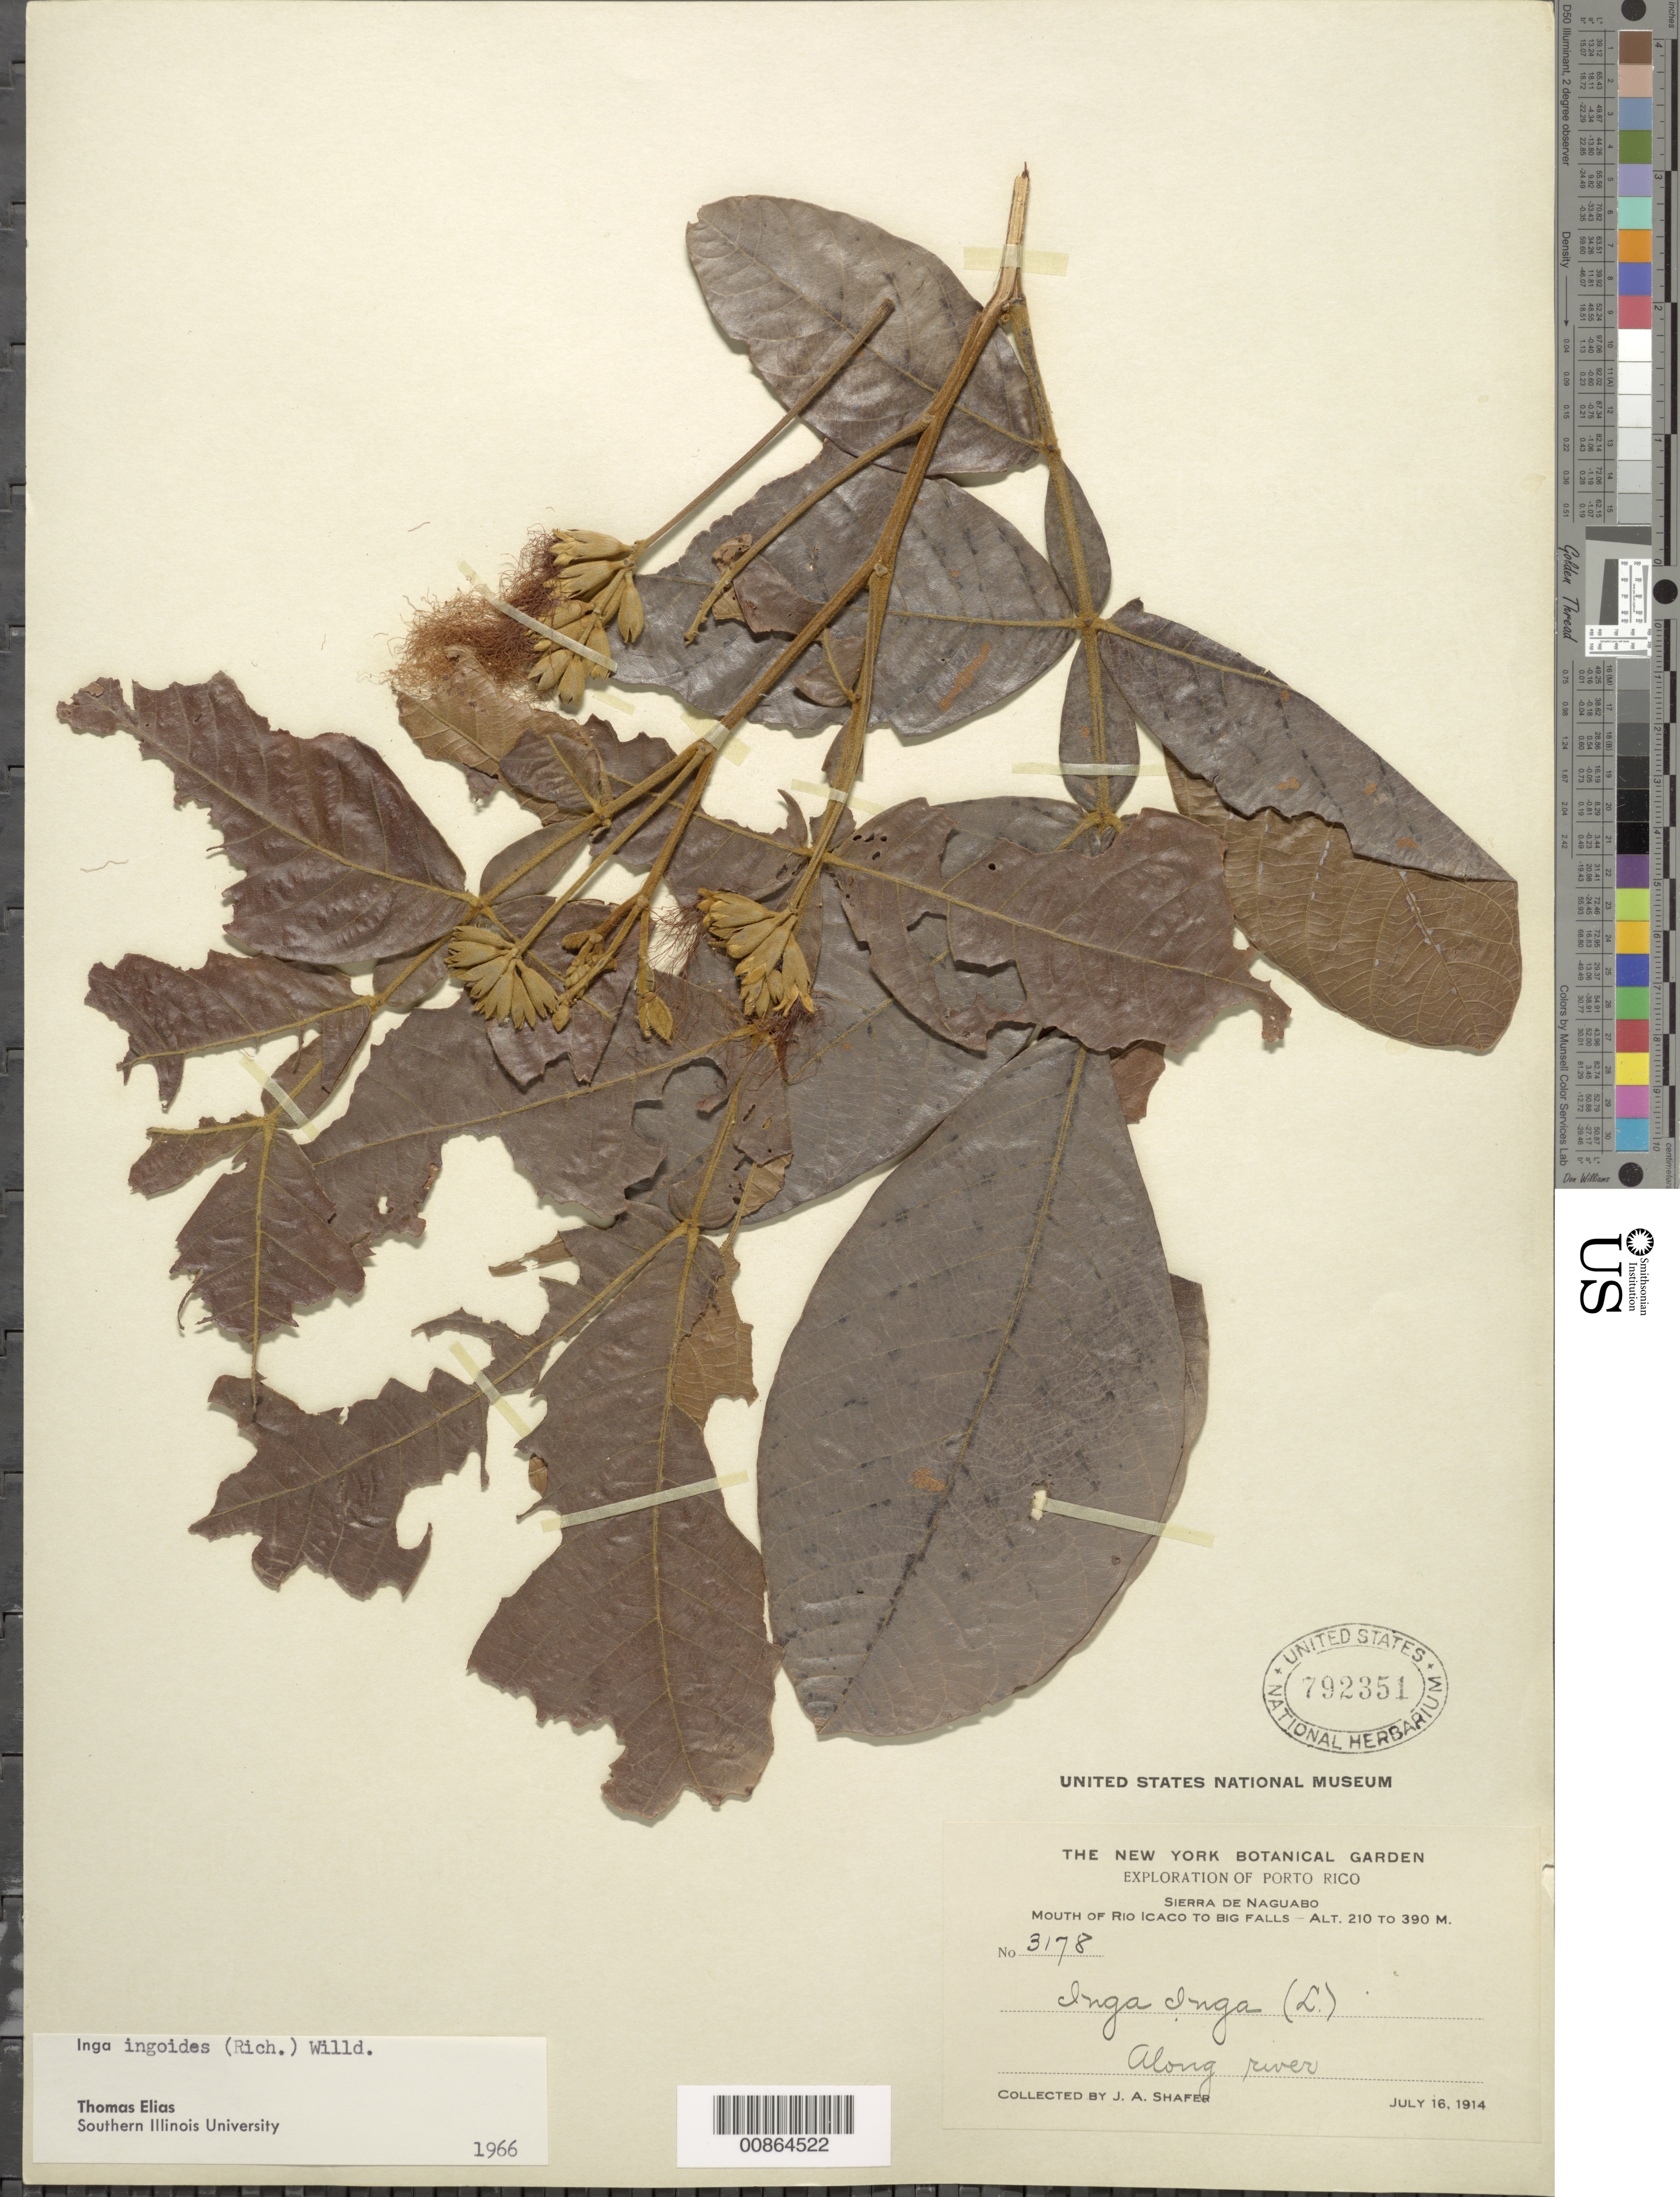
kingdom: Plantae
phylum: Tracheophyta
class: Magnoliopsida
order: Fabales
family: Fabaceae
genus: Inga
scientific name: Inga ingoides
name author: (Rich.) Willd.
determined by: Elias, Thomas S.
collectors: J. A. Shafer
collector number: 3178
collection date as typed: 16 Jul 1914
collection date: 1914-07-16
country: Puerto Rico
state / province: Naguabo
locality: Sierra de Naguabo. Mouth of Río Icaco to Big Falls.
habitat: Along river.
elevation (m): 210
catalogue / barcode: US 792351